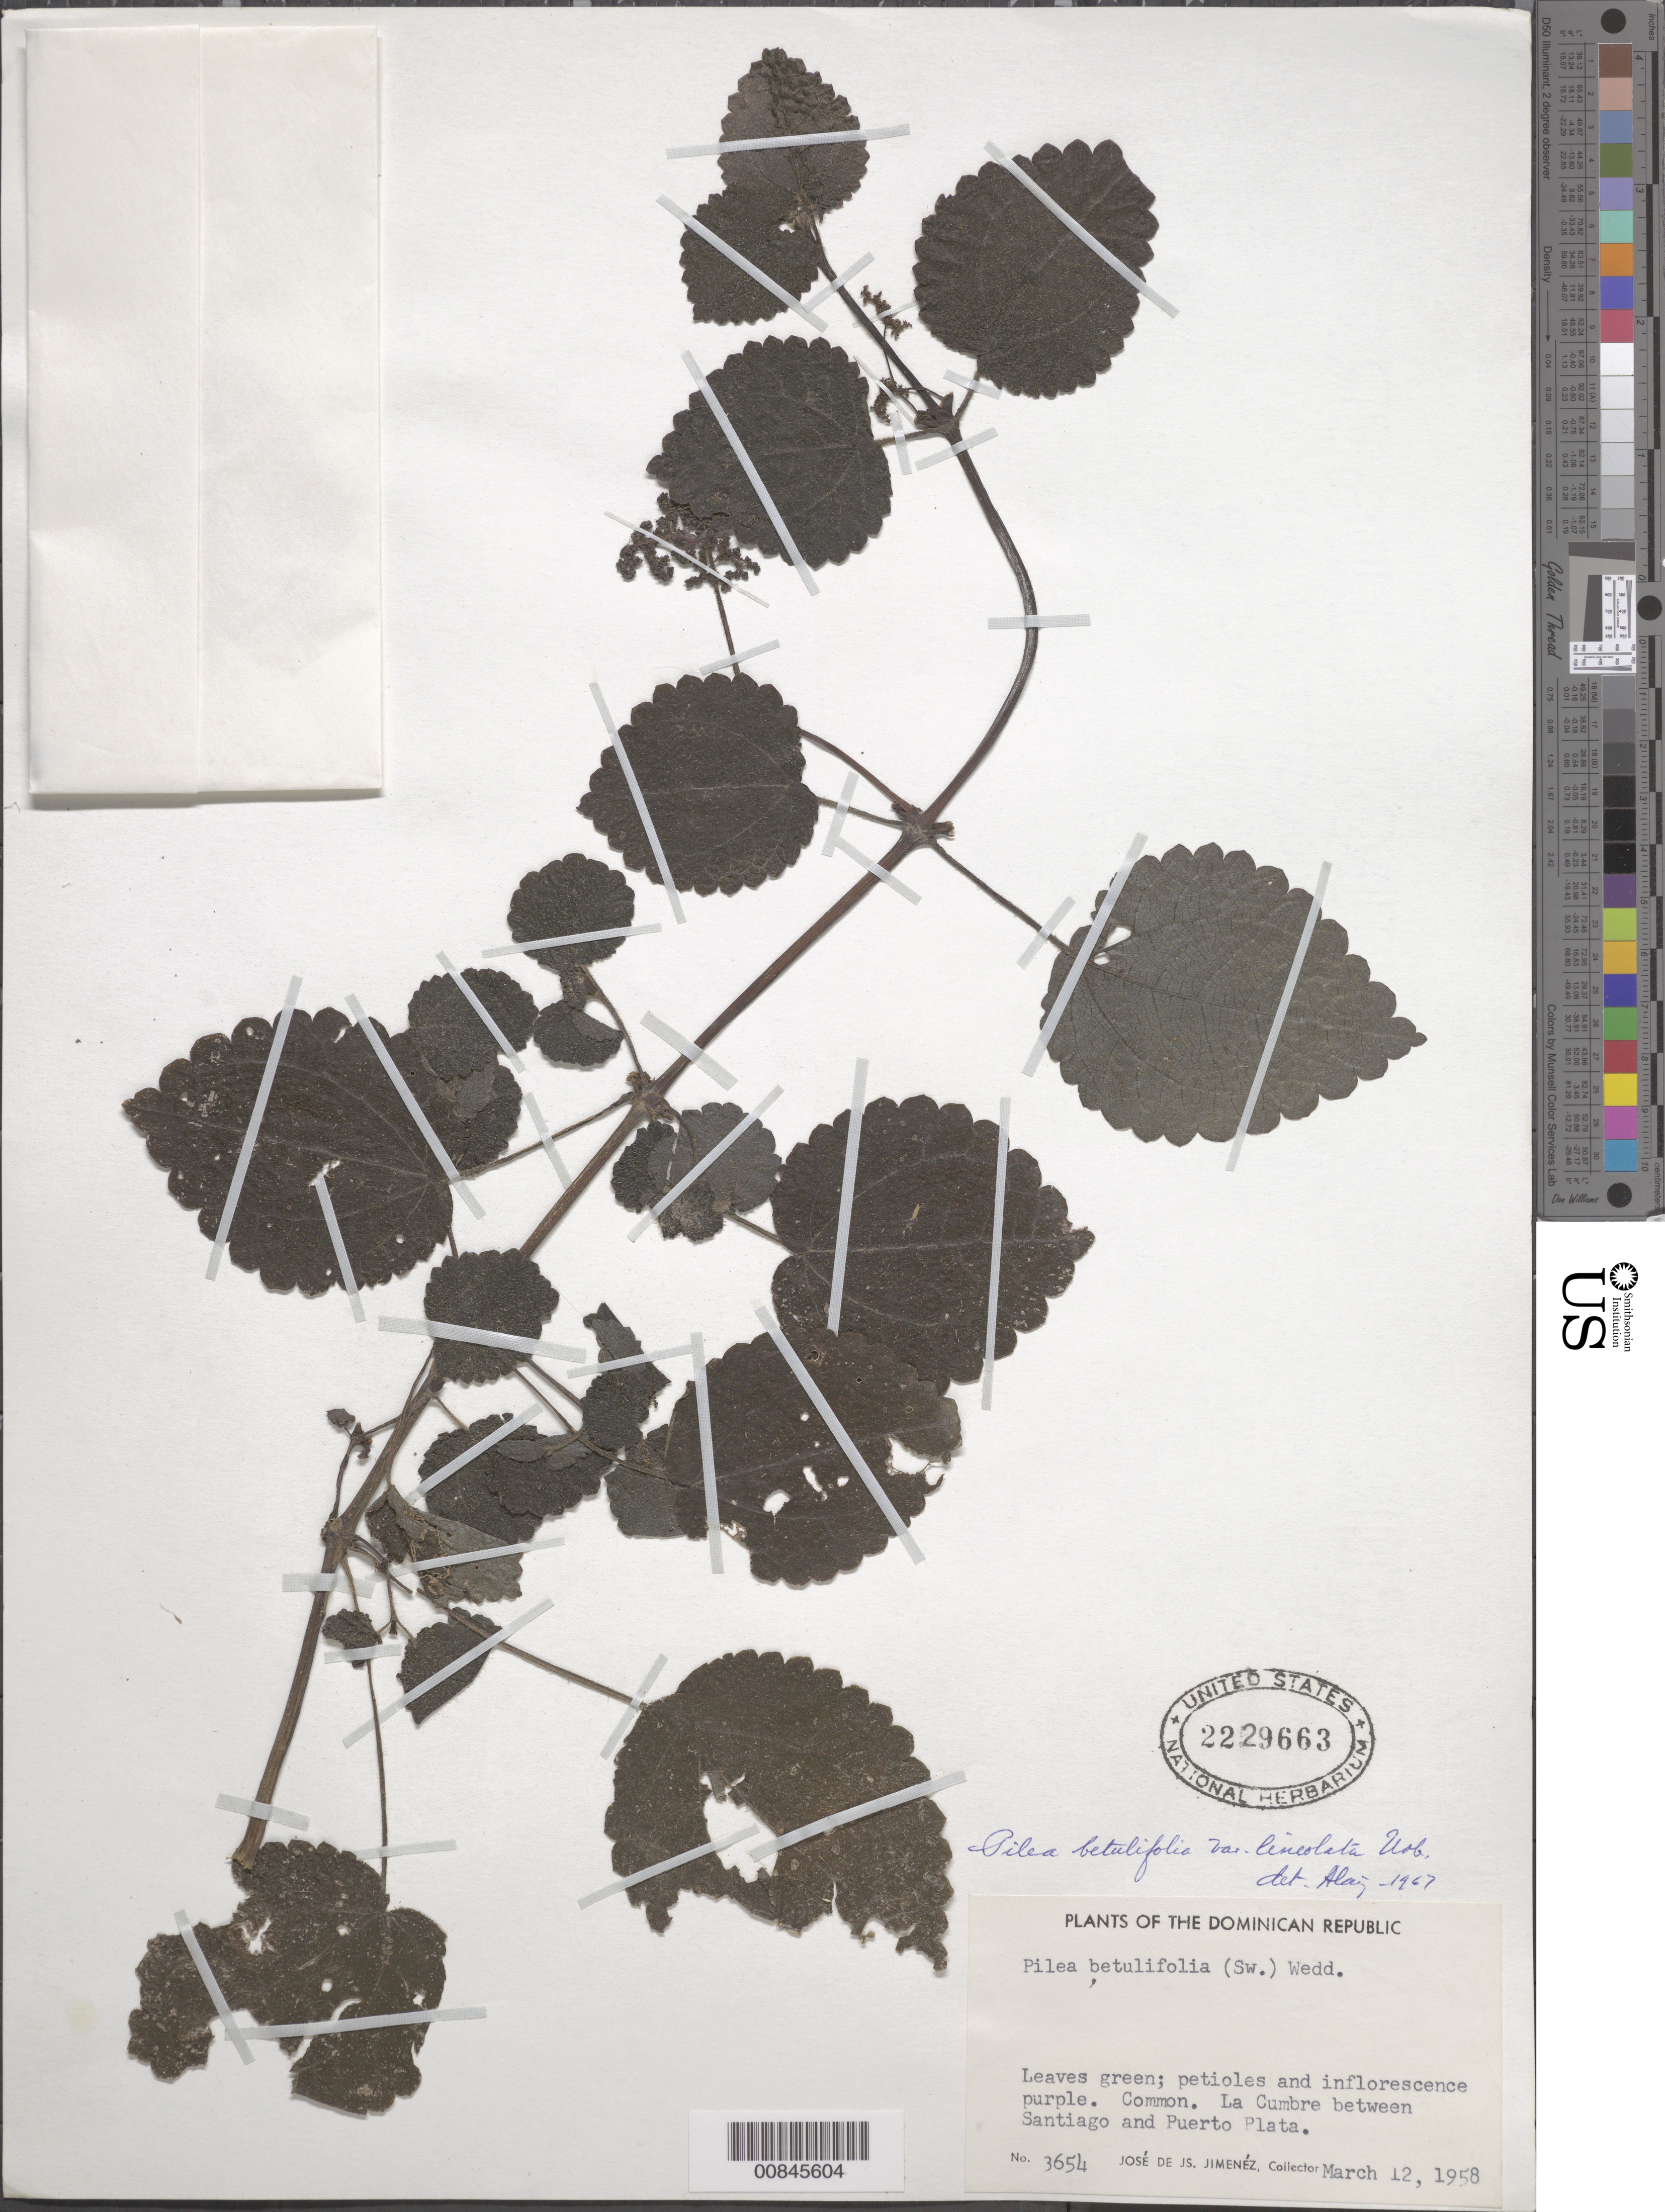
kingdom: Plantae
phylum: Tracheophyta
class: Magnoliopsida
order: Rosales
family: Urticaceae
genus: Pilea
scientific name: Pilea betulifolia var. lineolata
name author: Urb.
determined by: Liogier, Alain H.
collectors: J. J. Jiménez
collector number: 3654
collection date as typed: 12 Mar 1958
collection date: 1958-03-12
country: Dominican Republic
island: Hispaniola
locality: La Cumbre, bertween Santiago and Puerto Plata.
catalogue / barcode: US 2229663